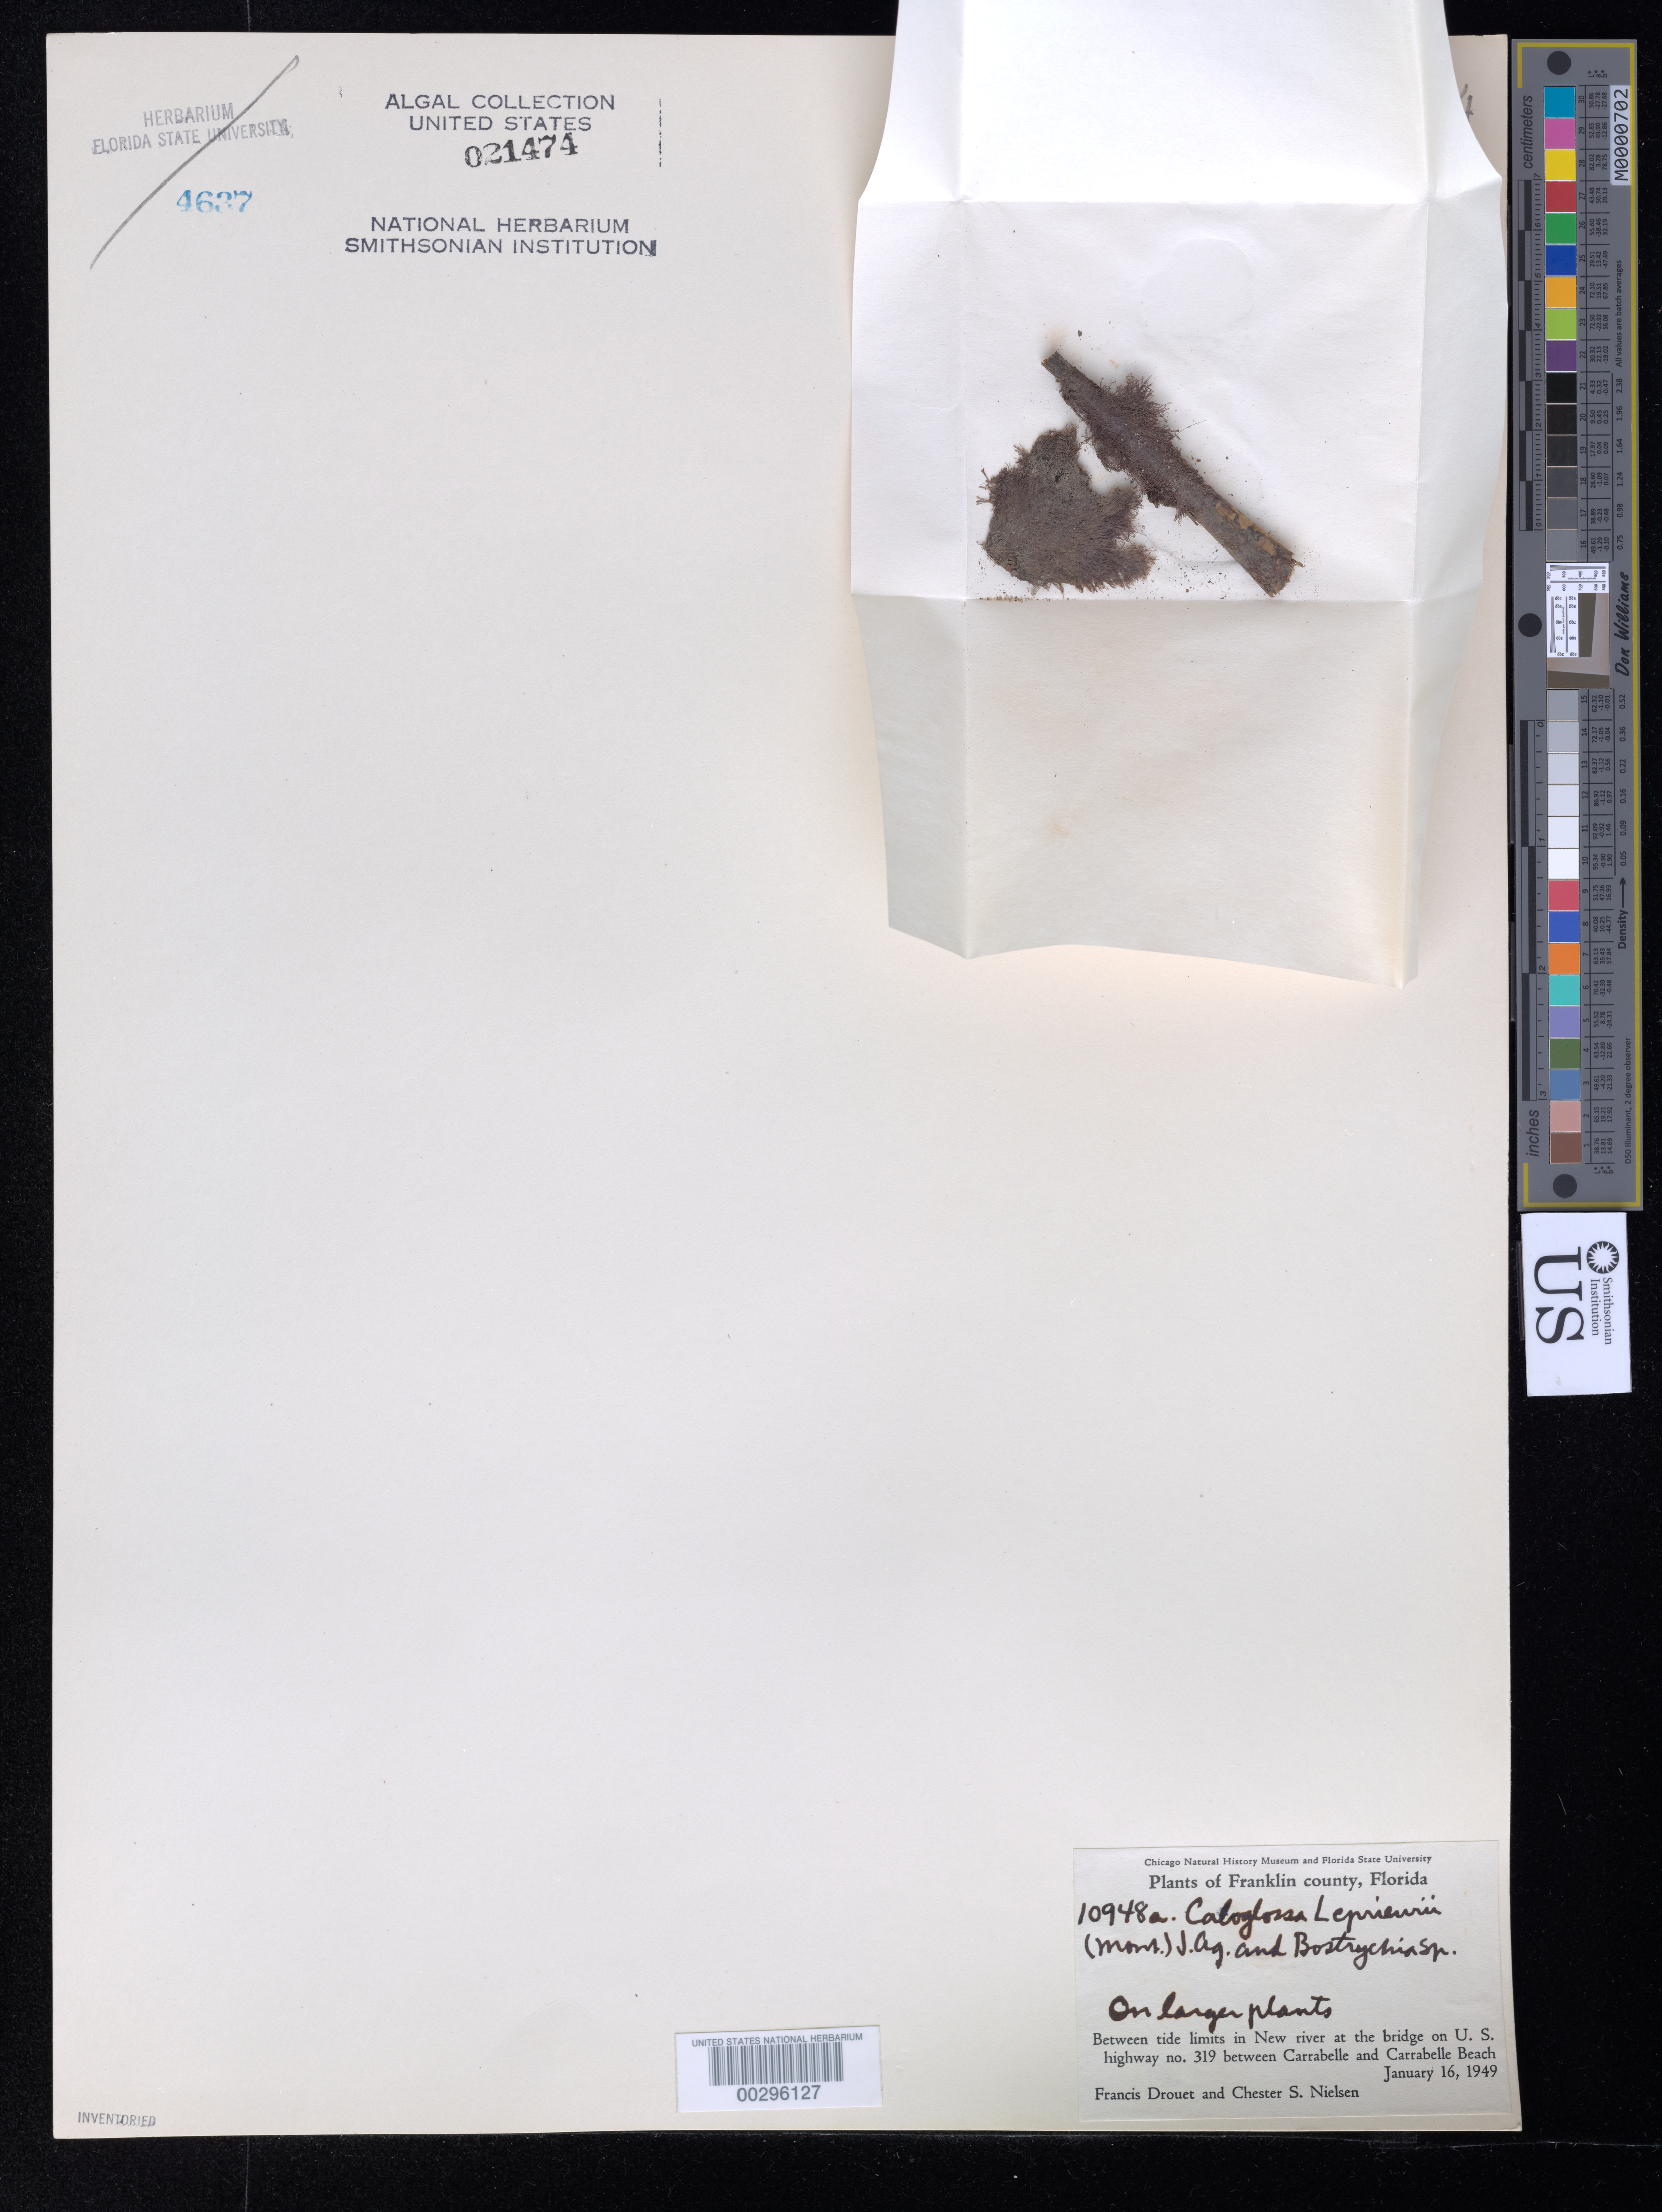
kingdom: Plantae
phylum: Rhodophyta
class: Florideophyceae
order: Ceramiales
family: Delesseriaceae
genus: Caloglossa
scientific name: Caloglossa leprieurii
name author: (Mont.) G. Martens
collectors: F. E. Drouet & C. S. Nielsen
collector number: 10948a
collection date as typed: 16 Jan 1949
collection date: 1949-01-16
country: United States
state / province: Florida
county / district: Franklin County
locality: New River, US Highway 319 bridge between Carrabelle and Carrabelle Beach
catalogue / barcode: US 21474